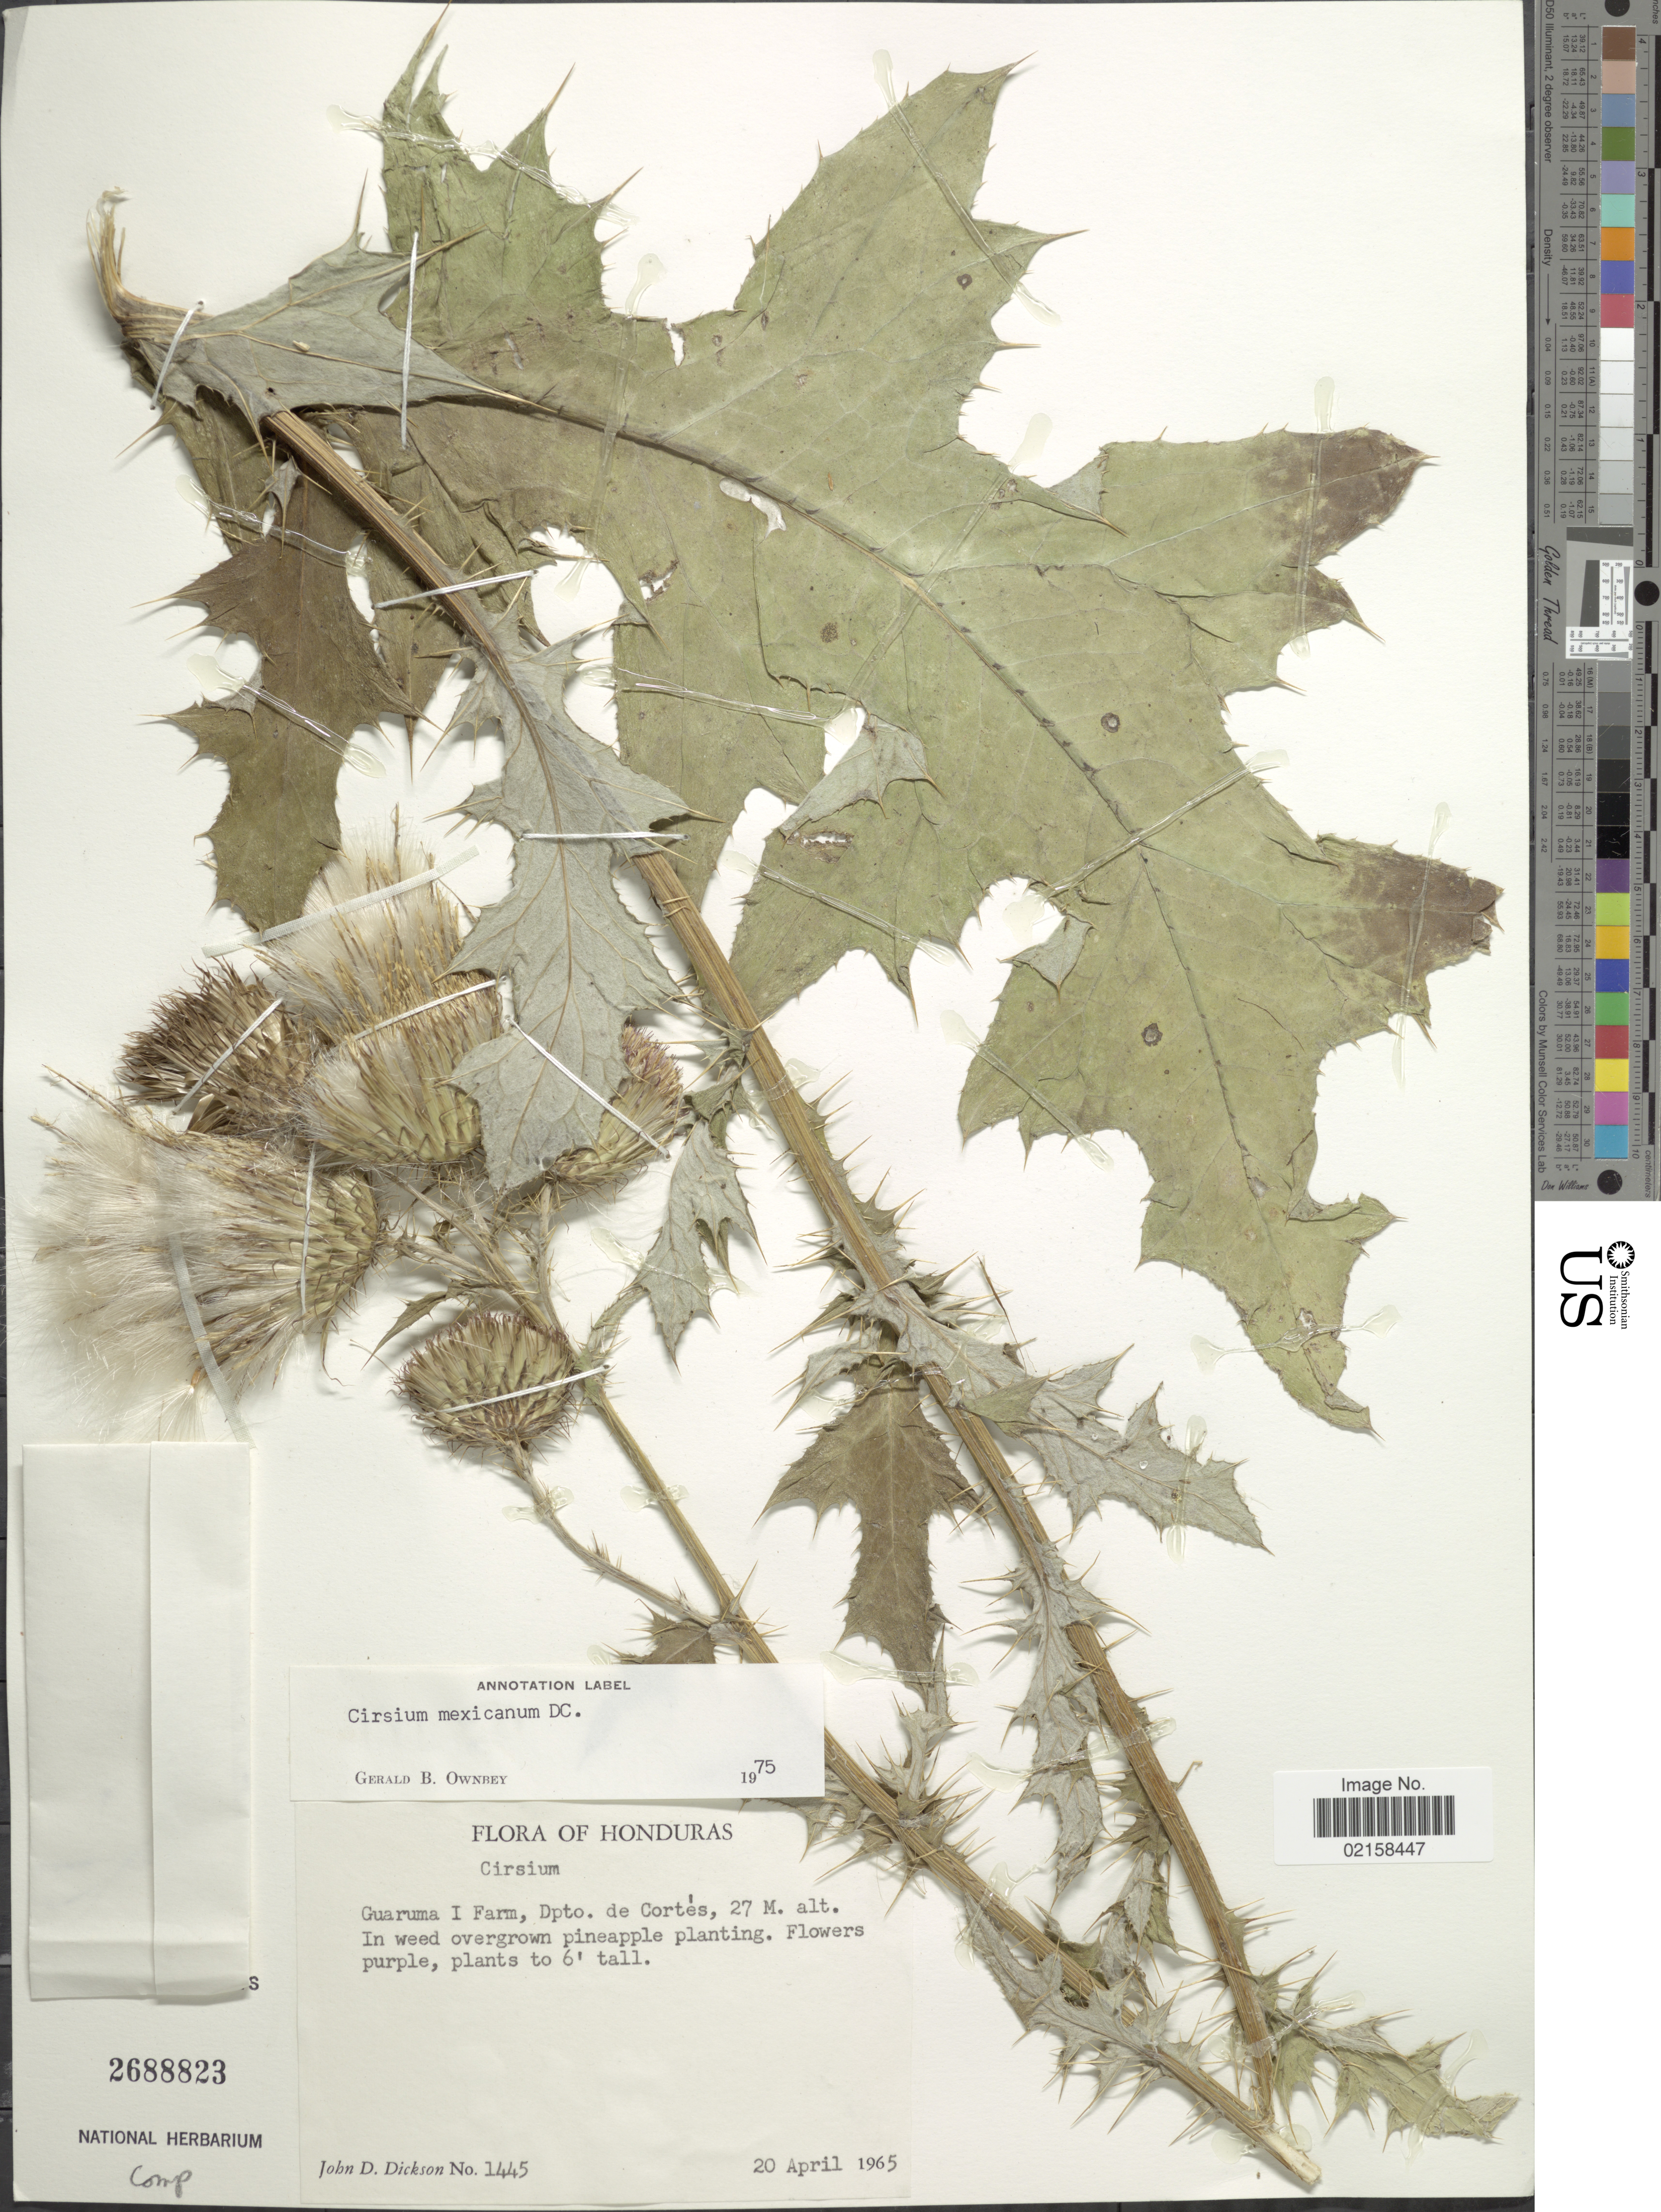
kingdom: Plantae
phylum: Tracheophyta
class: Magnoliopsida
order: Asterales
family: Asteraceae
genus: Cirsium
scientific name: Cirsium mexicanum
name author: DC.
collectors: J. Dickson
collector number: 1445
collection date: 1965-04-20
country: Honduras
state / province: Cortés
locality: Guaruma I Farm.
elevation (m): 27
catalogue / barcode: US 2688823